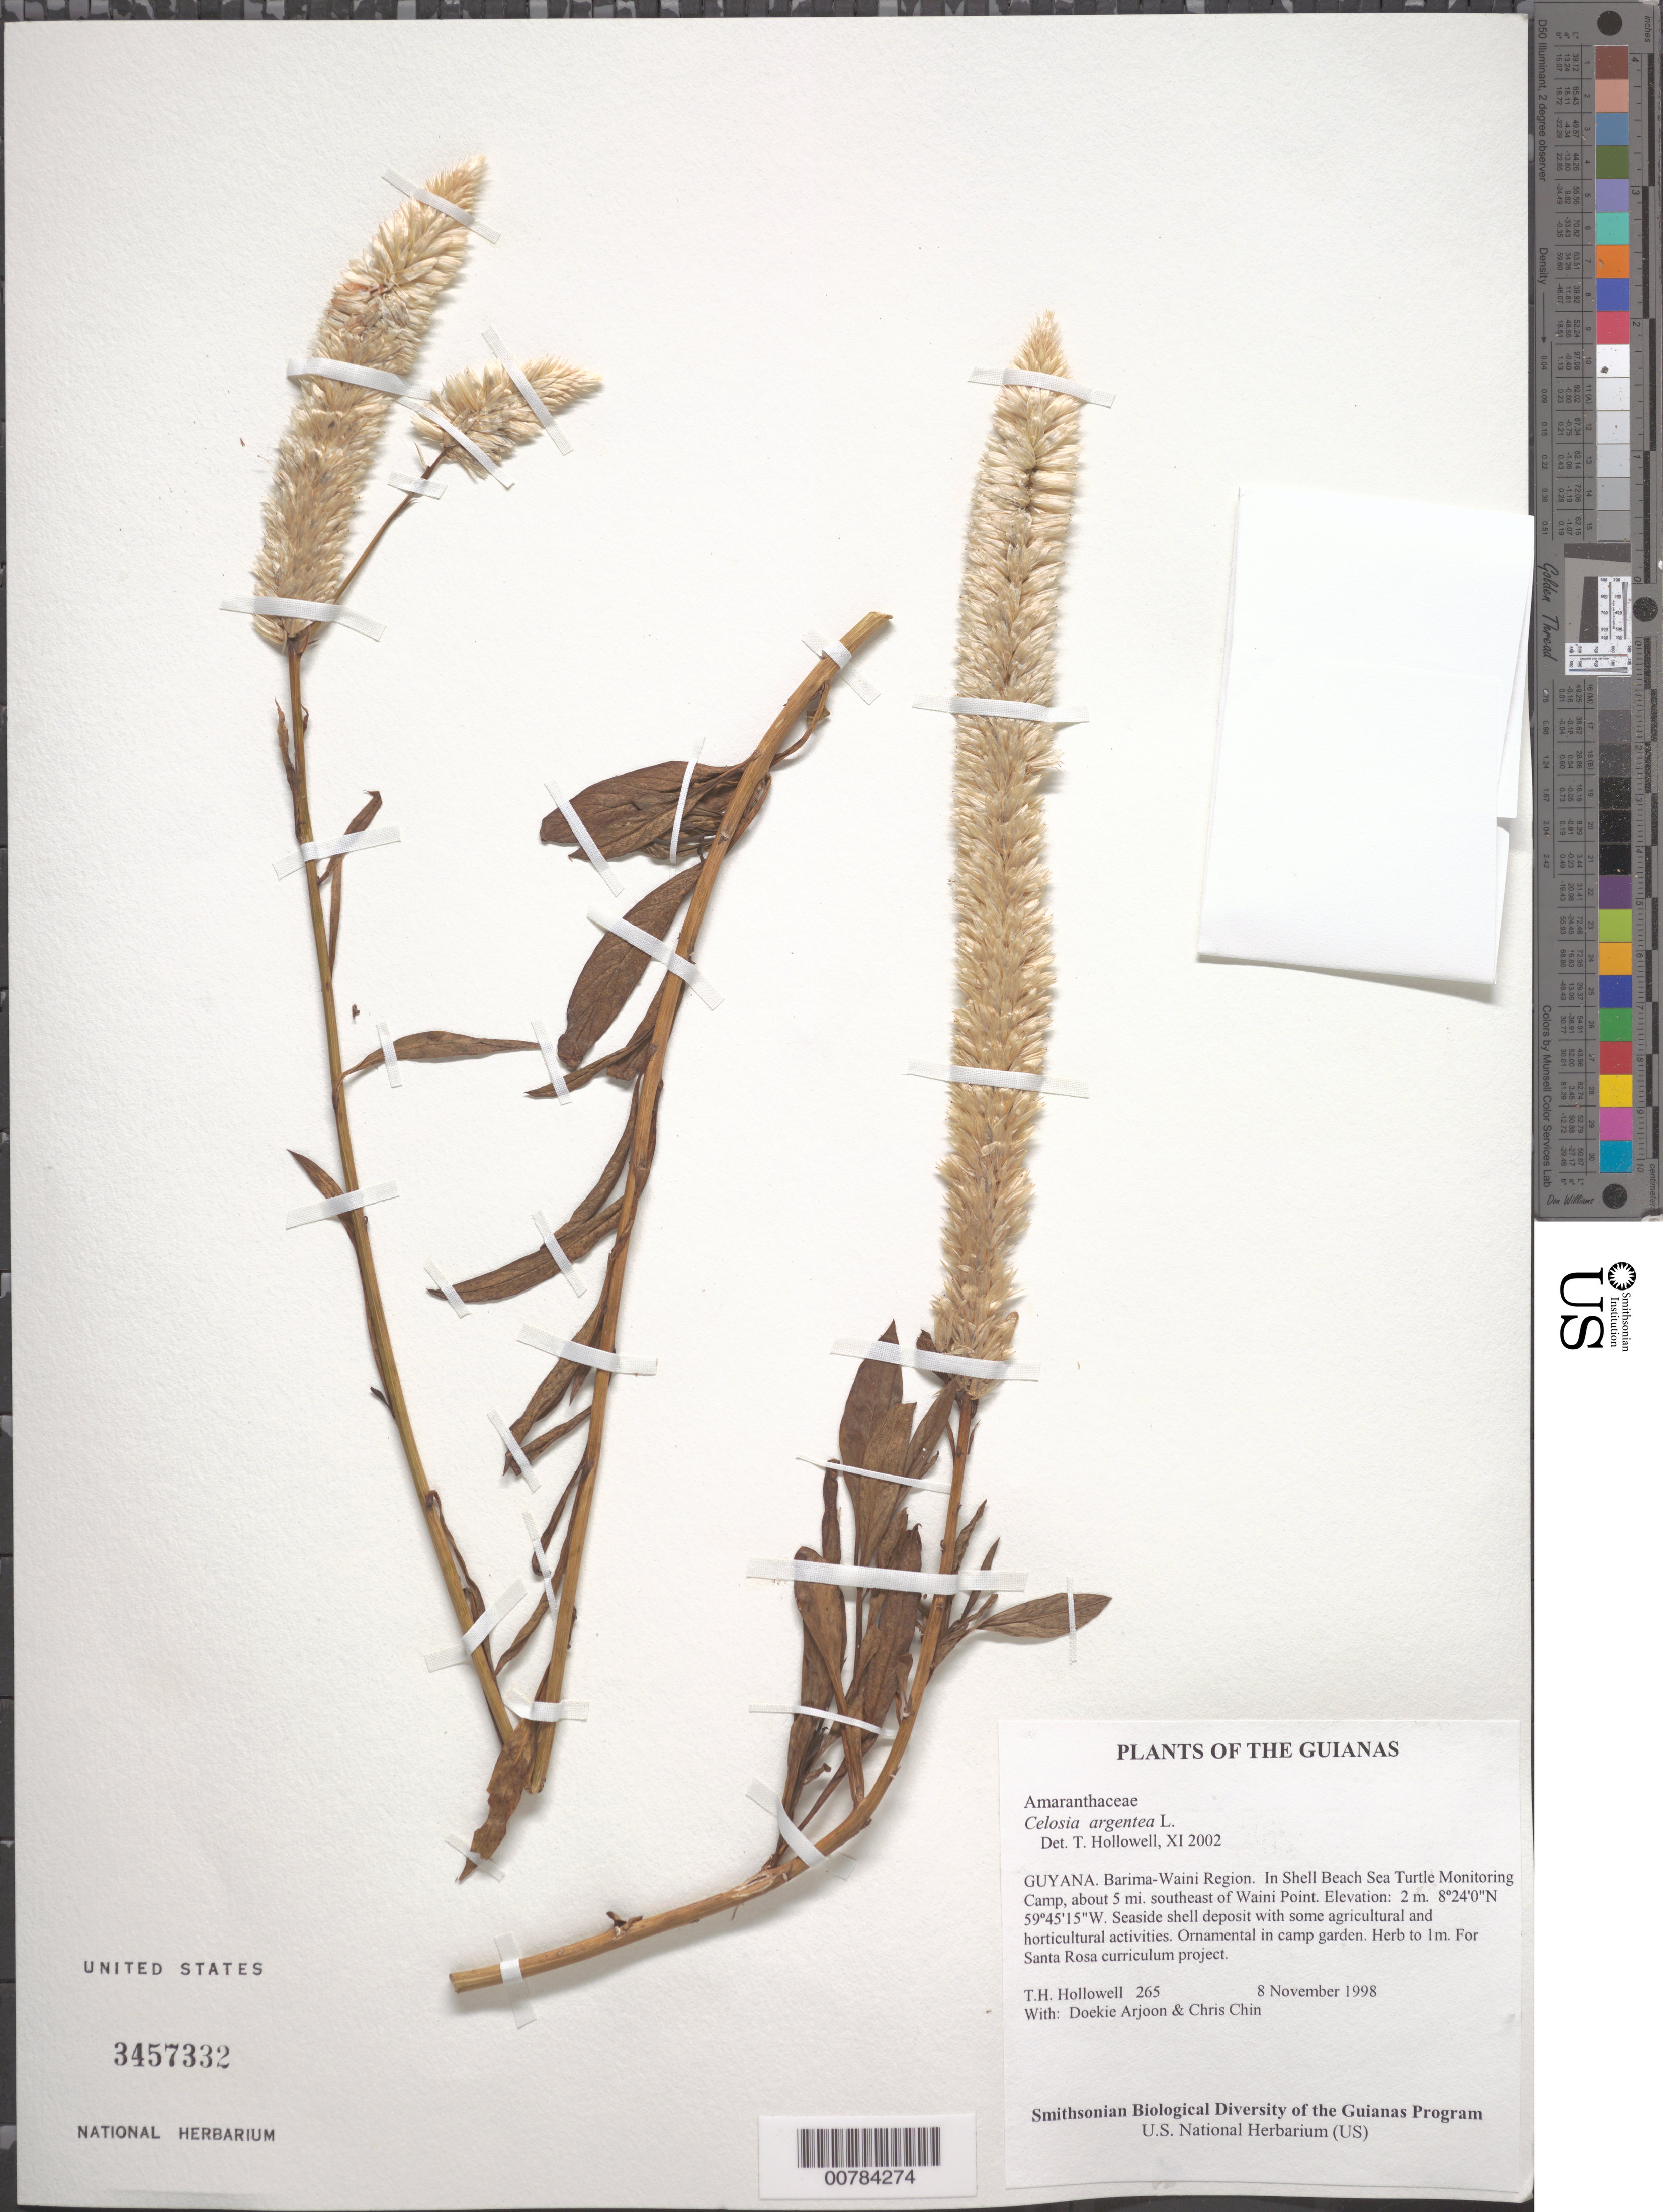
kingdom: Plantae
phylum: Tracheophyta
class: Magnoliopsida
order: Caryophyllales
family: Amaranthaceae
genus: Celosia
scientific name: Celosia argentea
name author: L.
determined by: Hollowell, T. H., (BOT), Smithsonian Institution - National Museum of Natural History (UNITED STATES)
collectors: T. Hollowell, D. Arjoon & C. Chin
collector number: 265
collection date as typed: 8 November 1998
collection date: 1998-11-08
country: Guyana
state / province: Barima-Waini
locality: In Shell Beach Sea Turtle Monitoring Camp, about 5 mi. southeast of Waini Point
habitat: Seaside shell deposit with some agricultural and horticultural activities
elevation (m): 2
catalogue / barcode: US 3457332